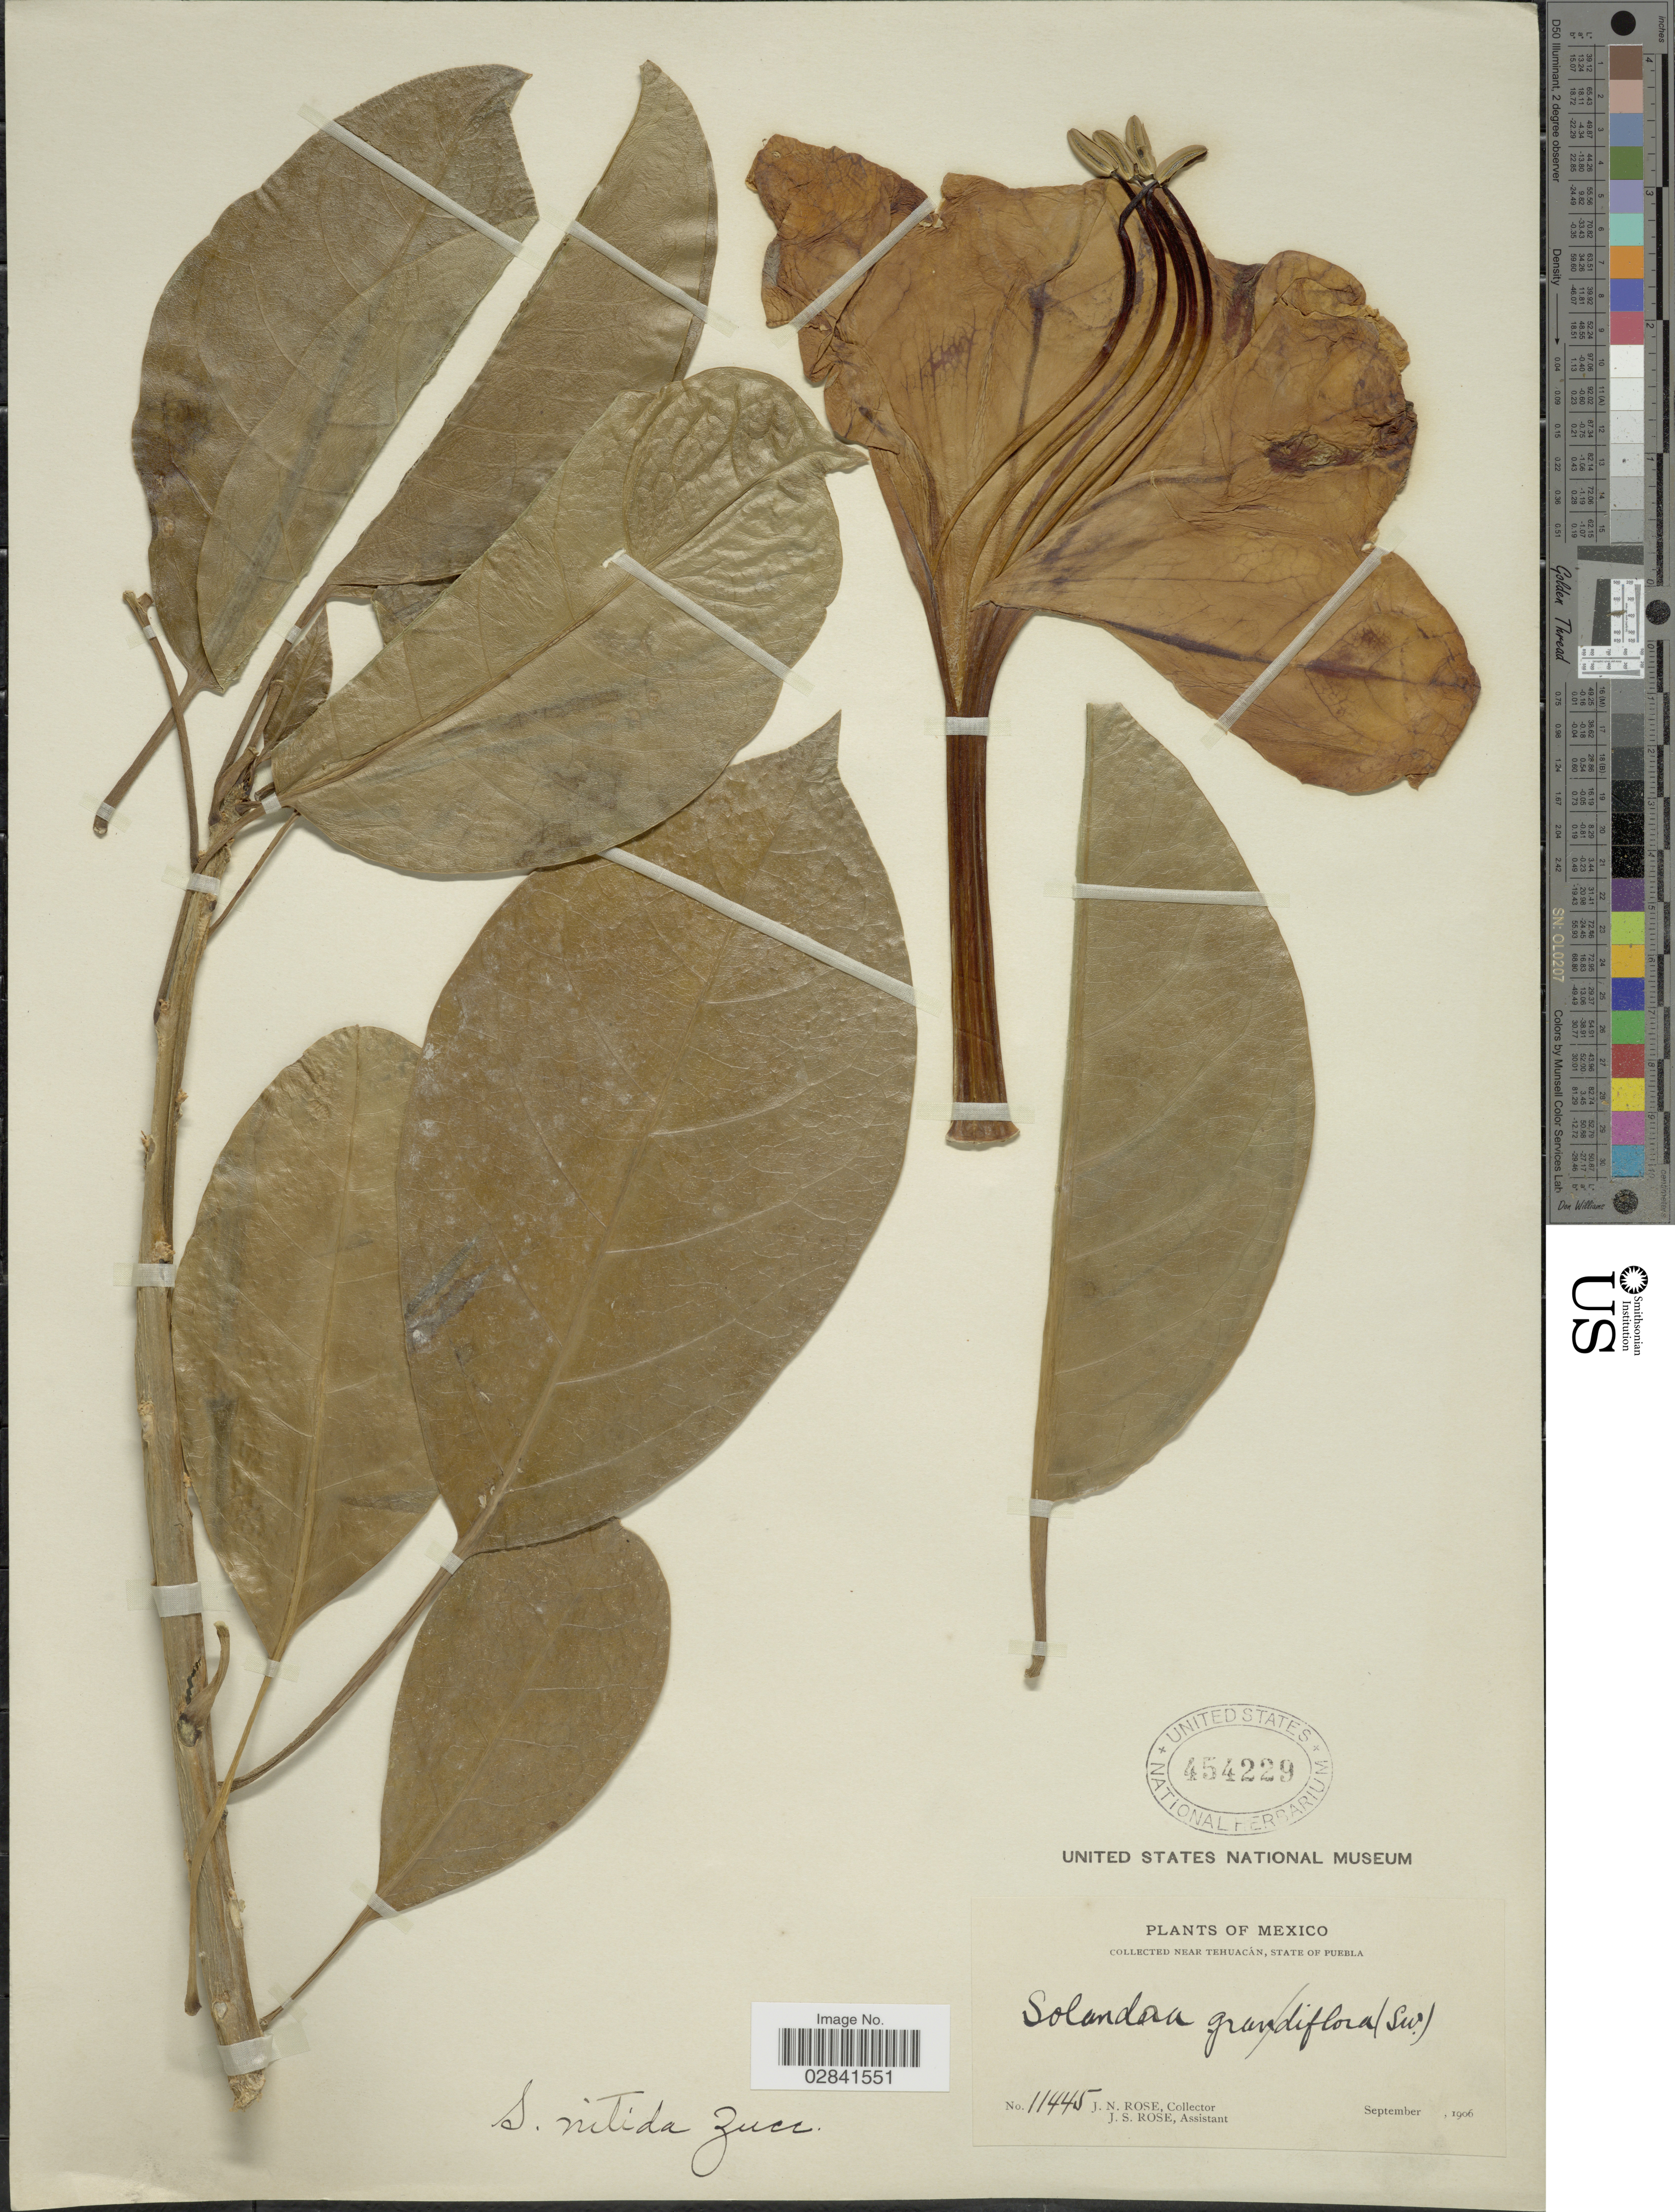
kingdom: Plantae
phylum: Tracheophyta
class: Magnoliopsida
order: Solanales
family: Solanaceae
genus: Solandra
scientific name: Solandra maxima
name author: (Sessé & Moc.) P.S. Green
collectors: J. N. Rose & J. S. Rose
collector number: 11445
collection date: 1906-09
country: Mexico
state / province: Puebla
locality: Near Tehuacán.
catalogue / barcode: US 454229